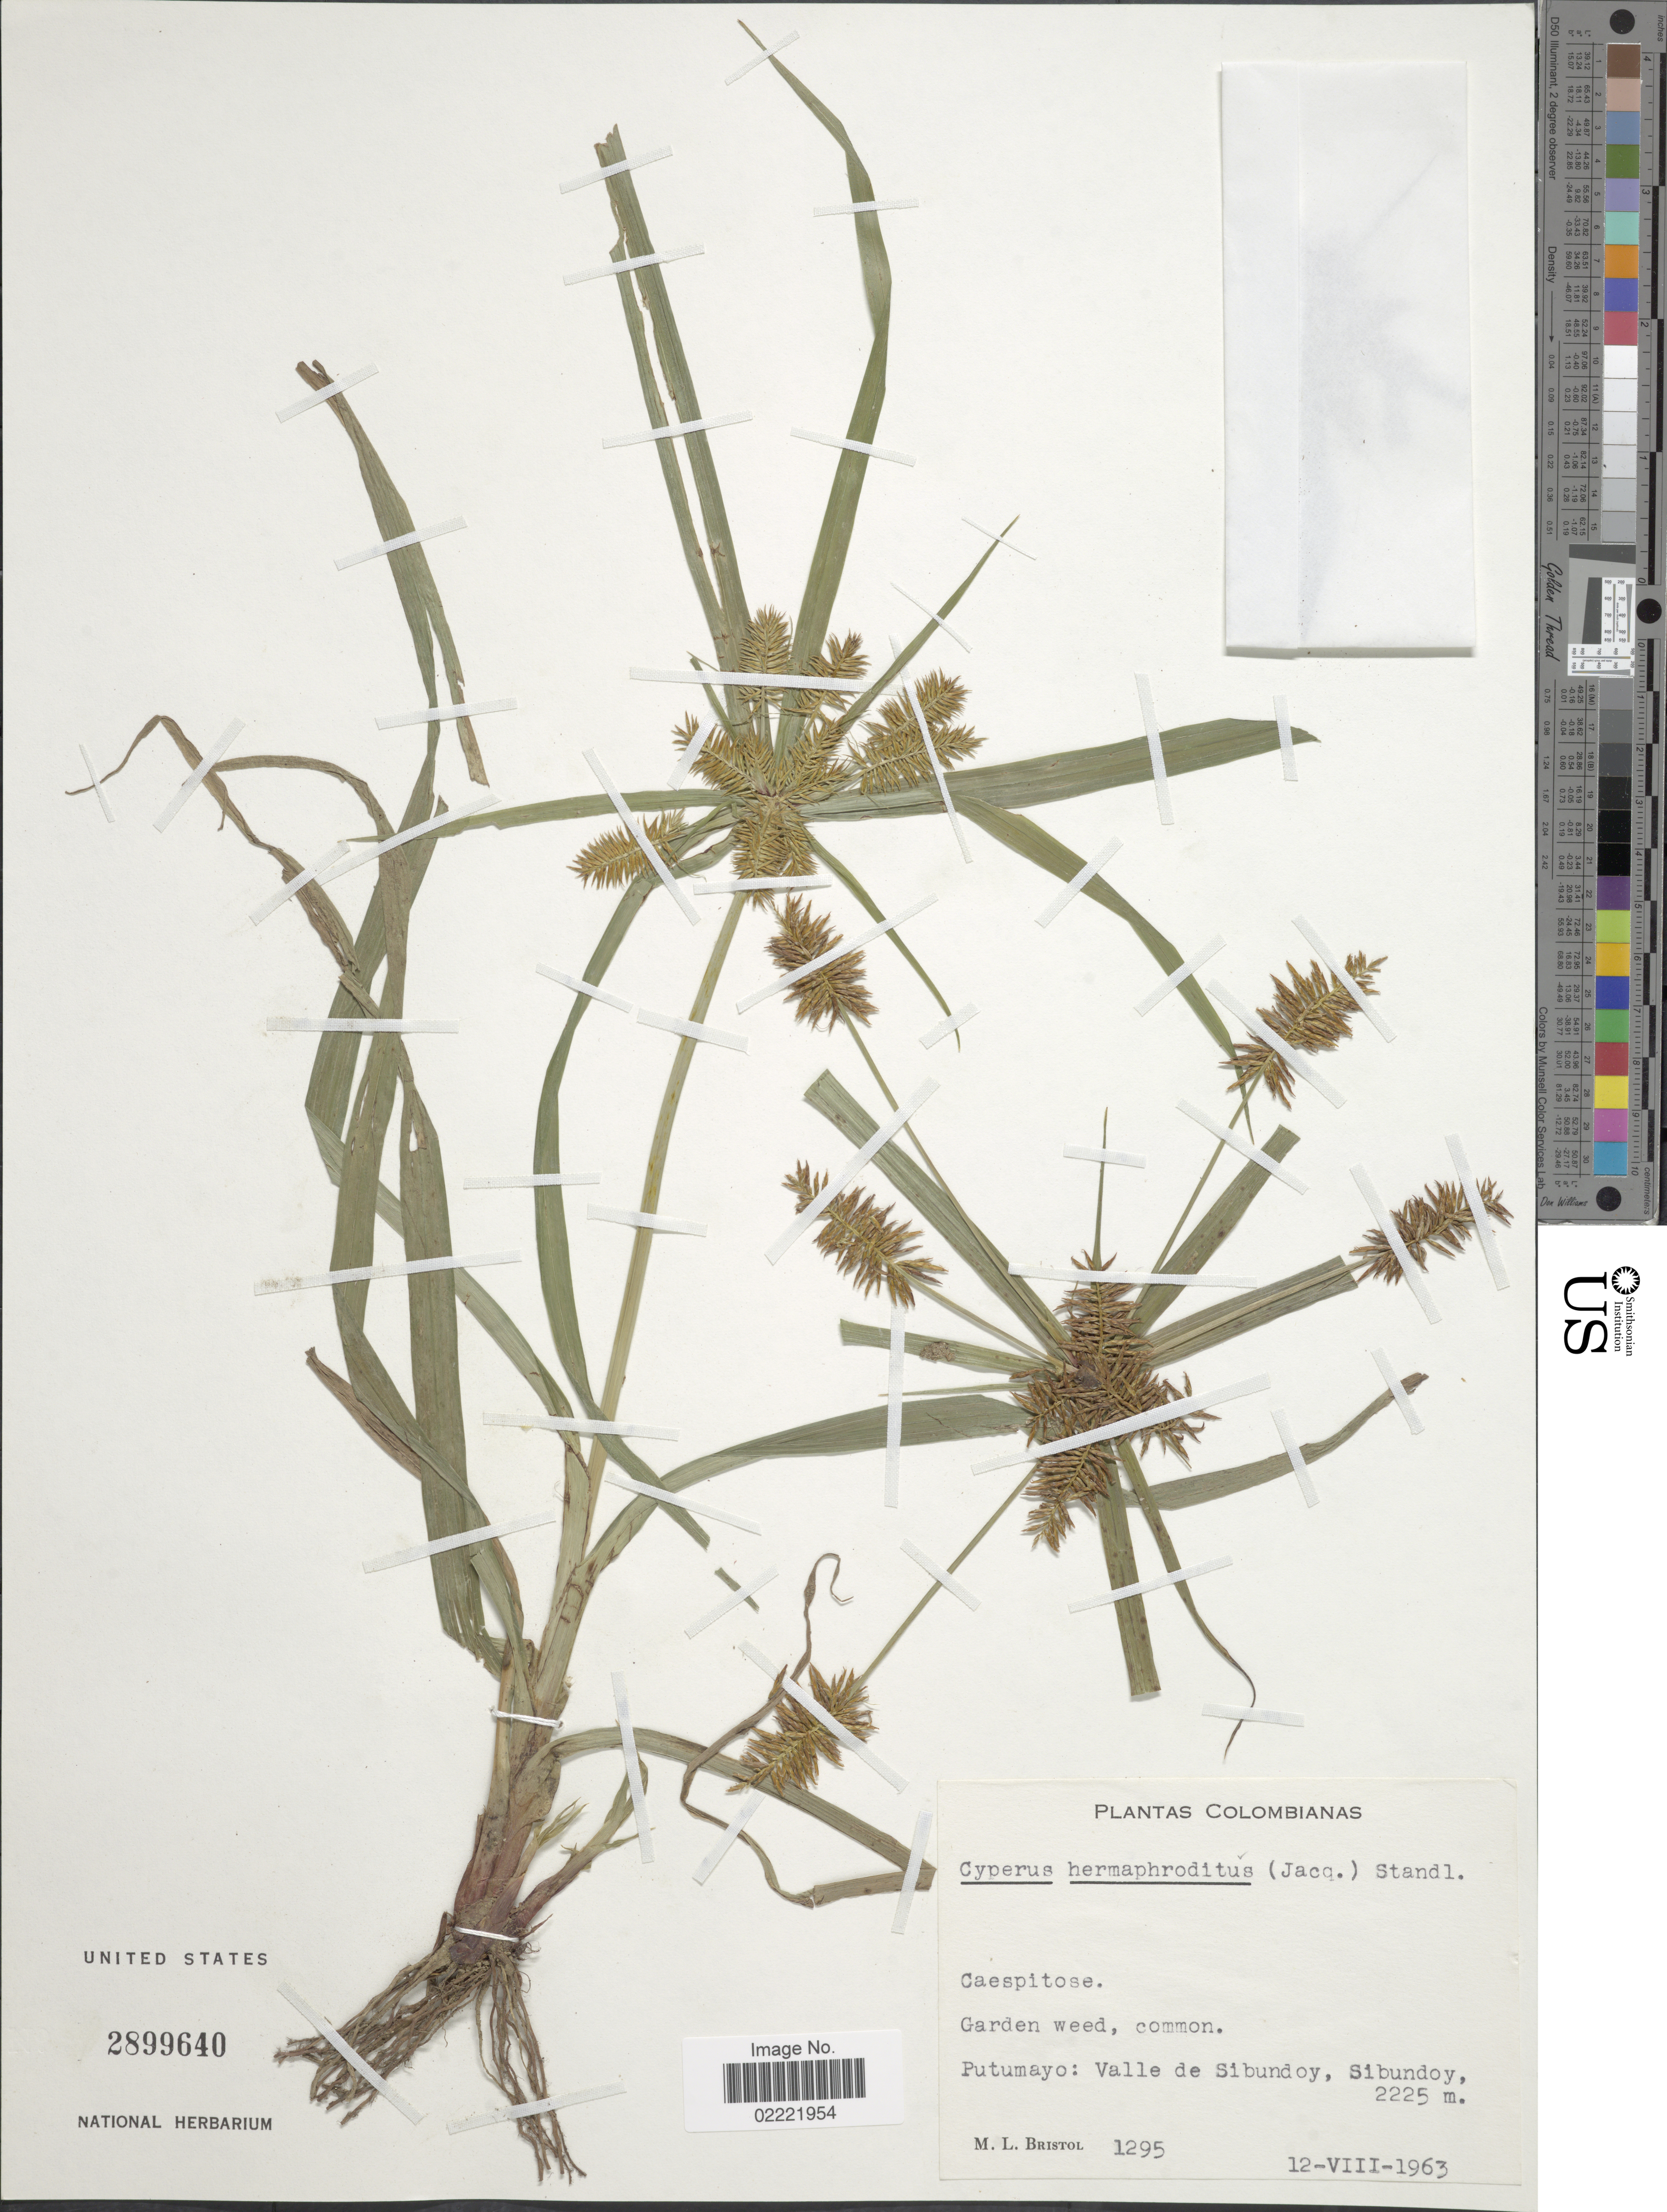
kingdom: Plantae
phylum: Tracheophyta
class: Liliopsida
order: Poales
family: Cyperaceae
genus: Cyperus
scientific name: Cyperus hermaphroditus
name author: (Jacq.) Standl.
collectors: M. L. Bristol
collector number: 1295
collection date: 1963-08-12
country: Colombia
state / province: Putumayo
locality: Valle de Sibundoy, Sibundoy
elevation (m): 2225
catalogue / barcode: US 2899640